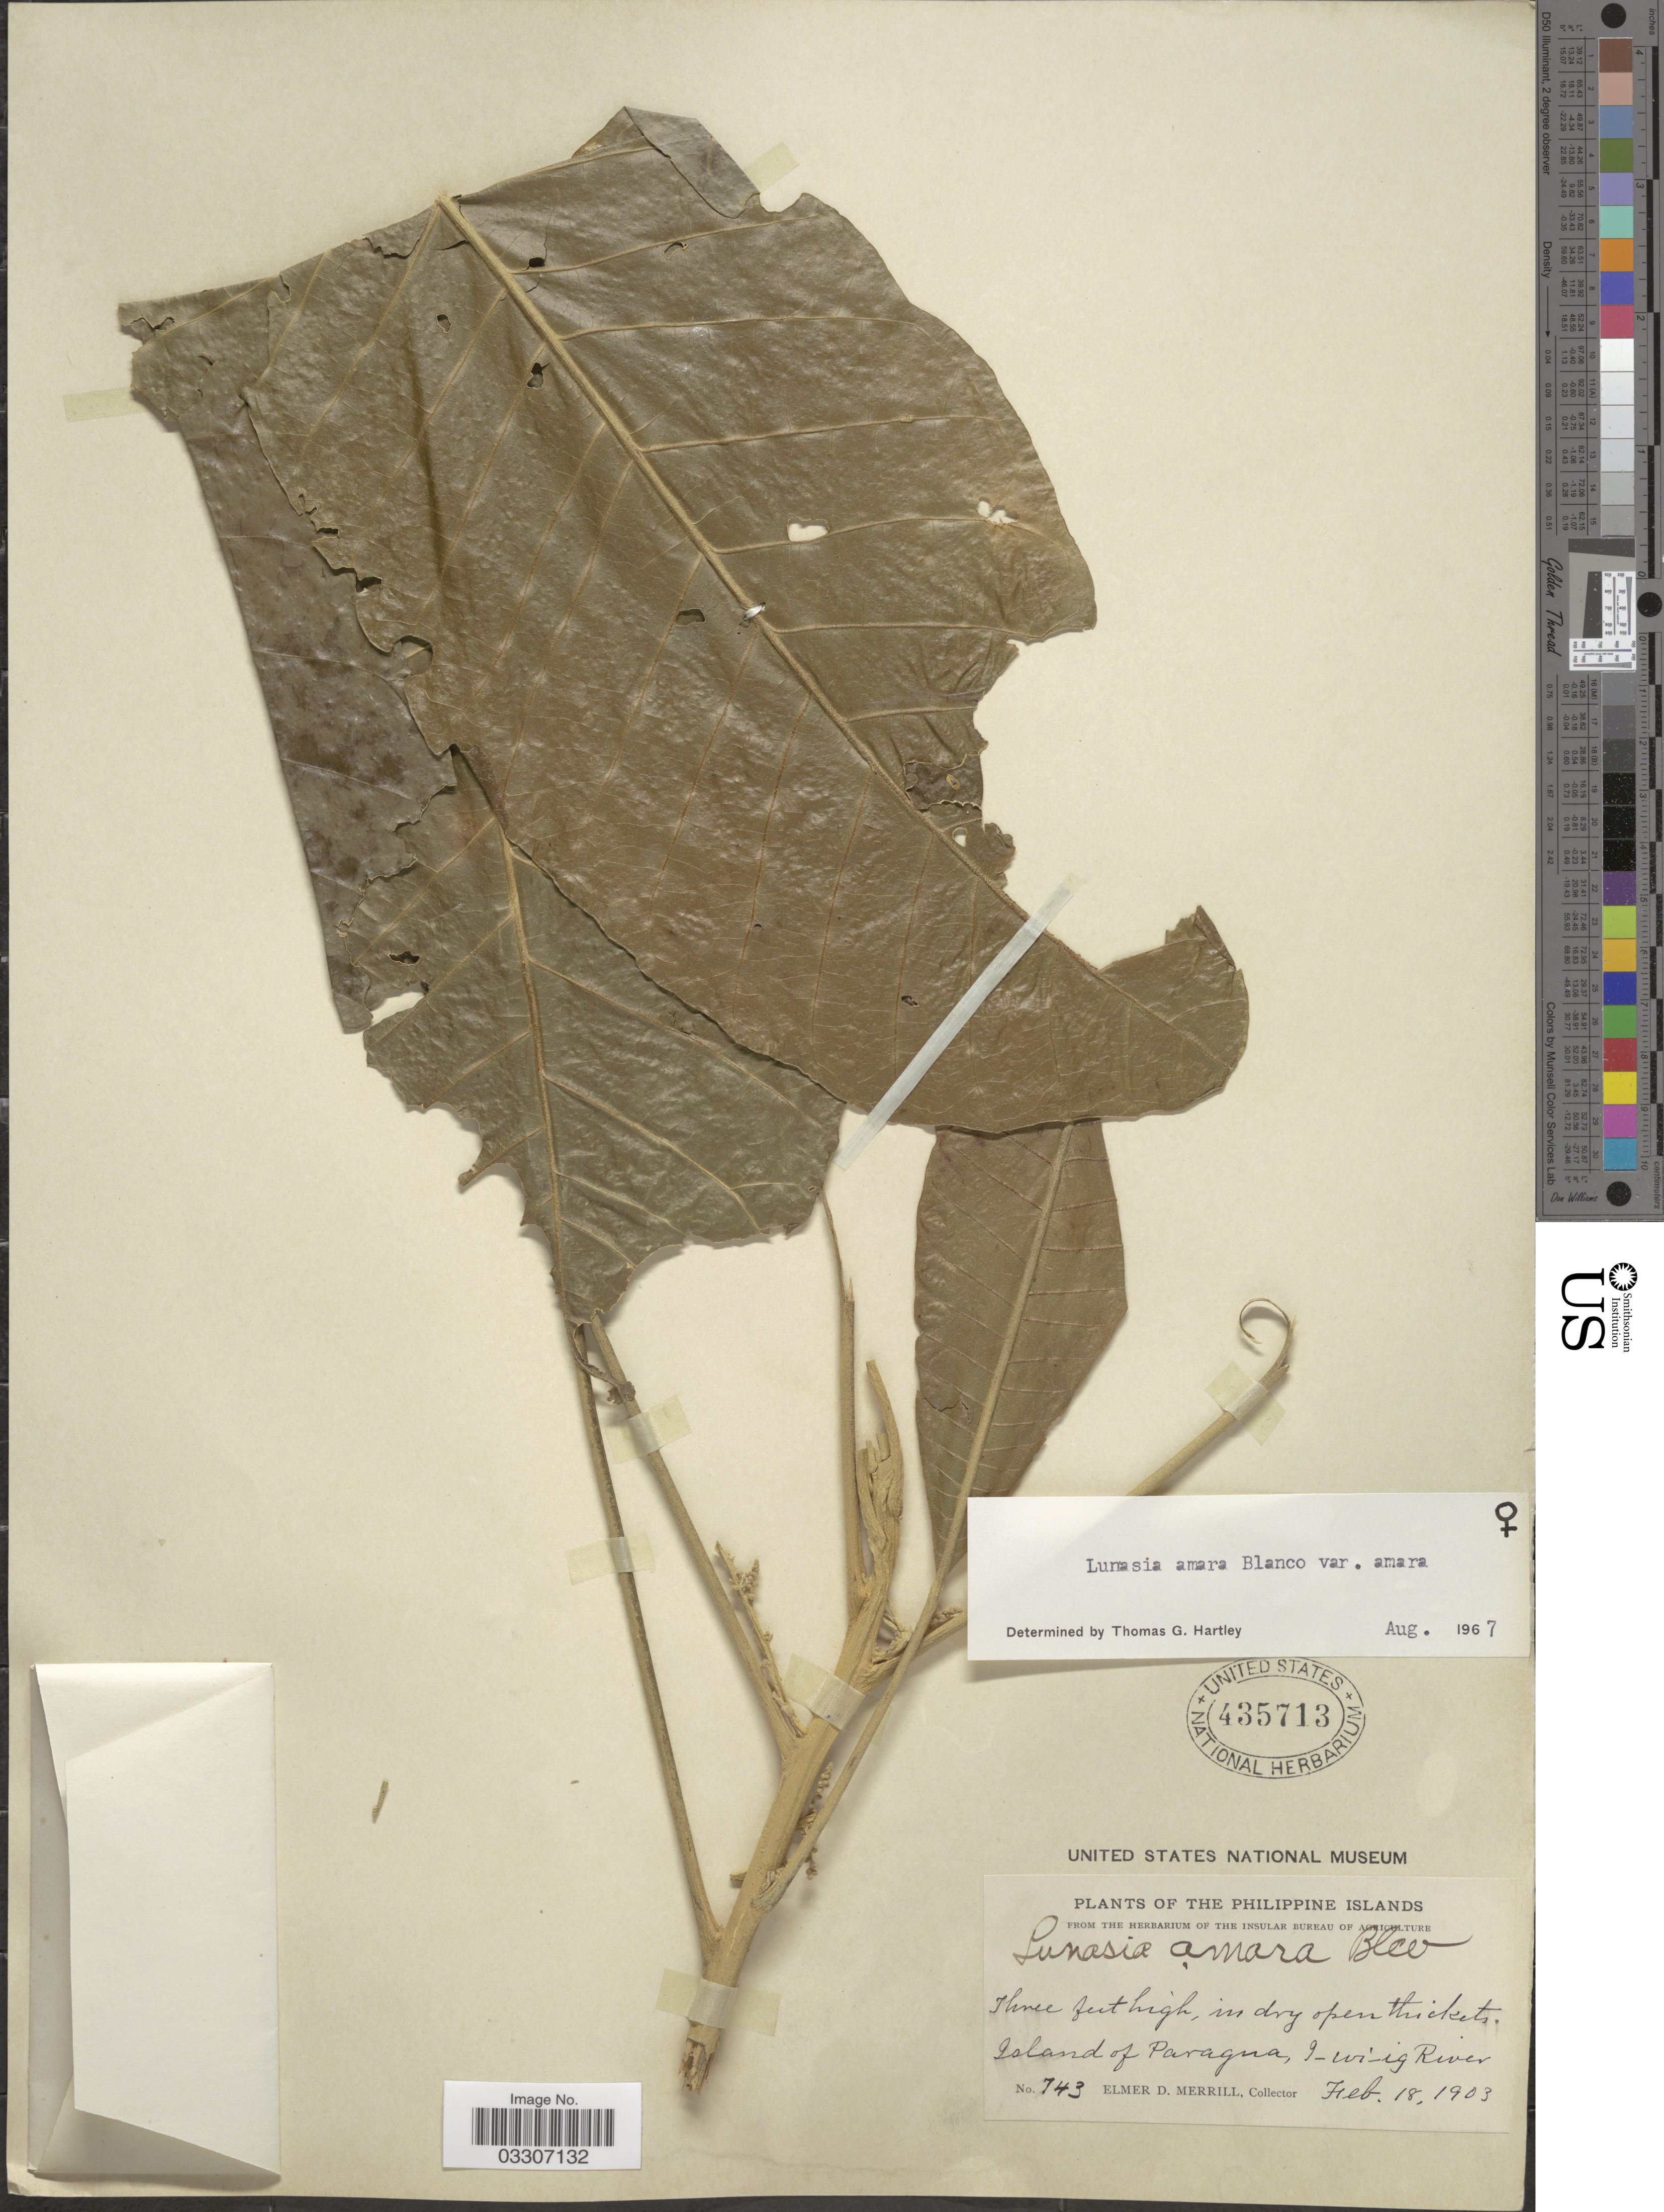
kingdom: Plantae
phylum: Tracheophyta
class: Magnoliopsida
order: Sapindales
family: Rutaceae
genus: Lunasia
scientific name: Lunasia amara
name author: Blanco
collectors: E. D. Merrill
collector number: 743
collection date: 1903-02-18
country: Philippines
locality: Island of Paragua, I_wi_ig River.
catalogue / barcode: US 435713